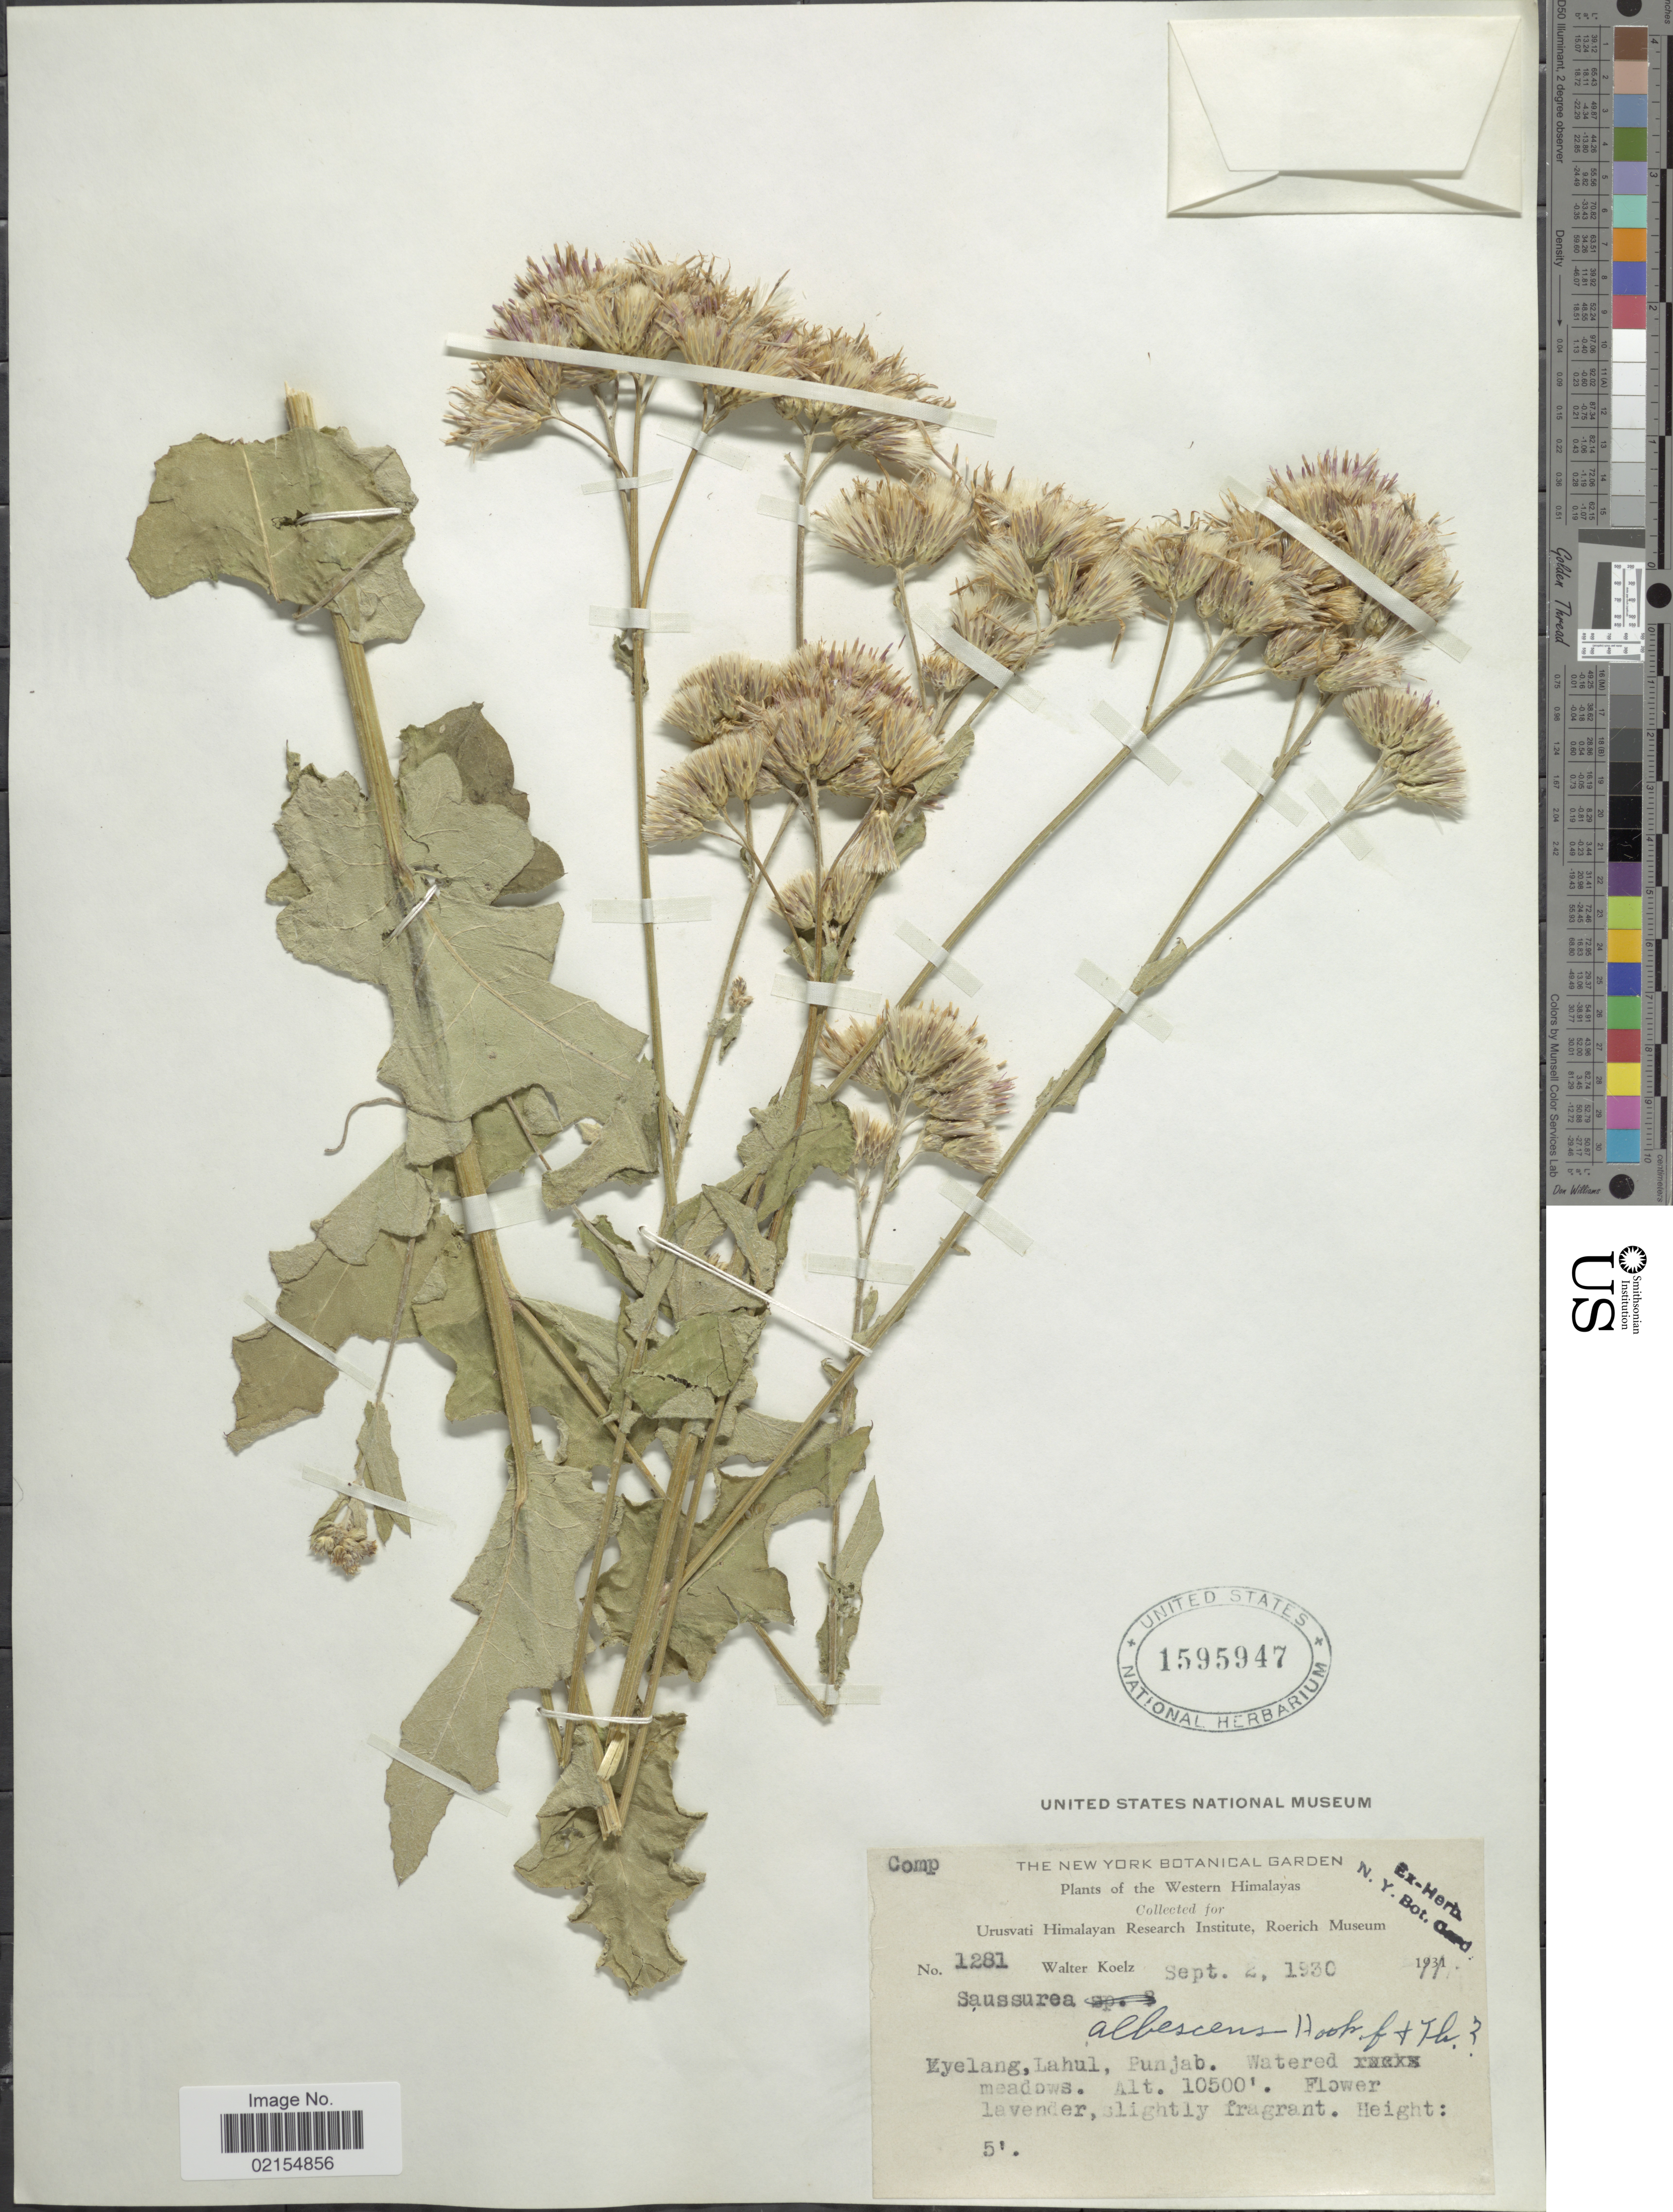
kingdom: Plantae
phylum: Tracheophyta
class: Magnoliopsida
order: Asterales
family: Asteraceae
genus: Saussurea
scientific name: Saussurea albescens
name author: Hook. f. & Thomson ex C.B. Clarke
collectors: W. N. Koelz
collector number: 1281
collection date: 1930-09-02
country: India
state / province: Punjab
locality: The Western Himalayas, Kyelang, Lahul, Punjab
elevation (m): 3200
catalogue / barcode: US 1595947